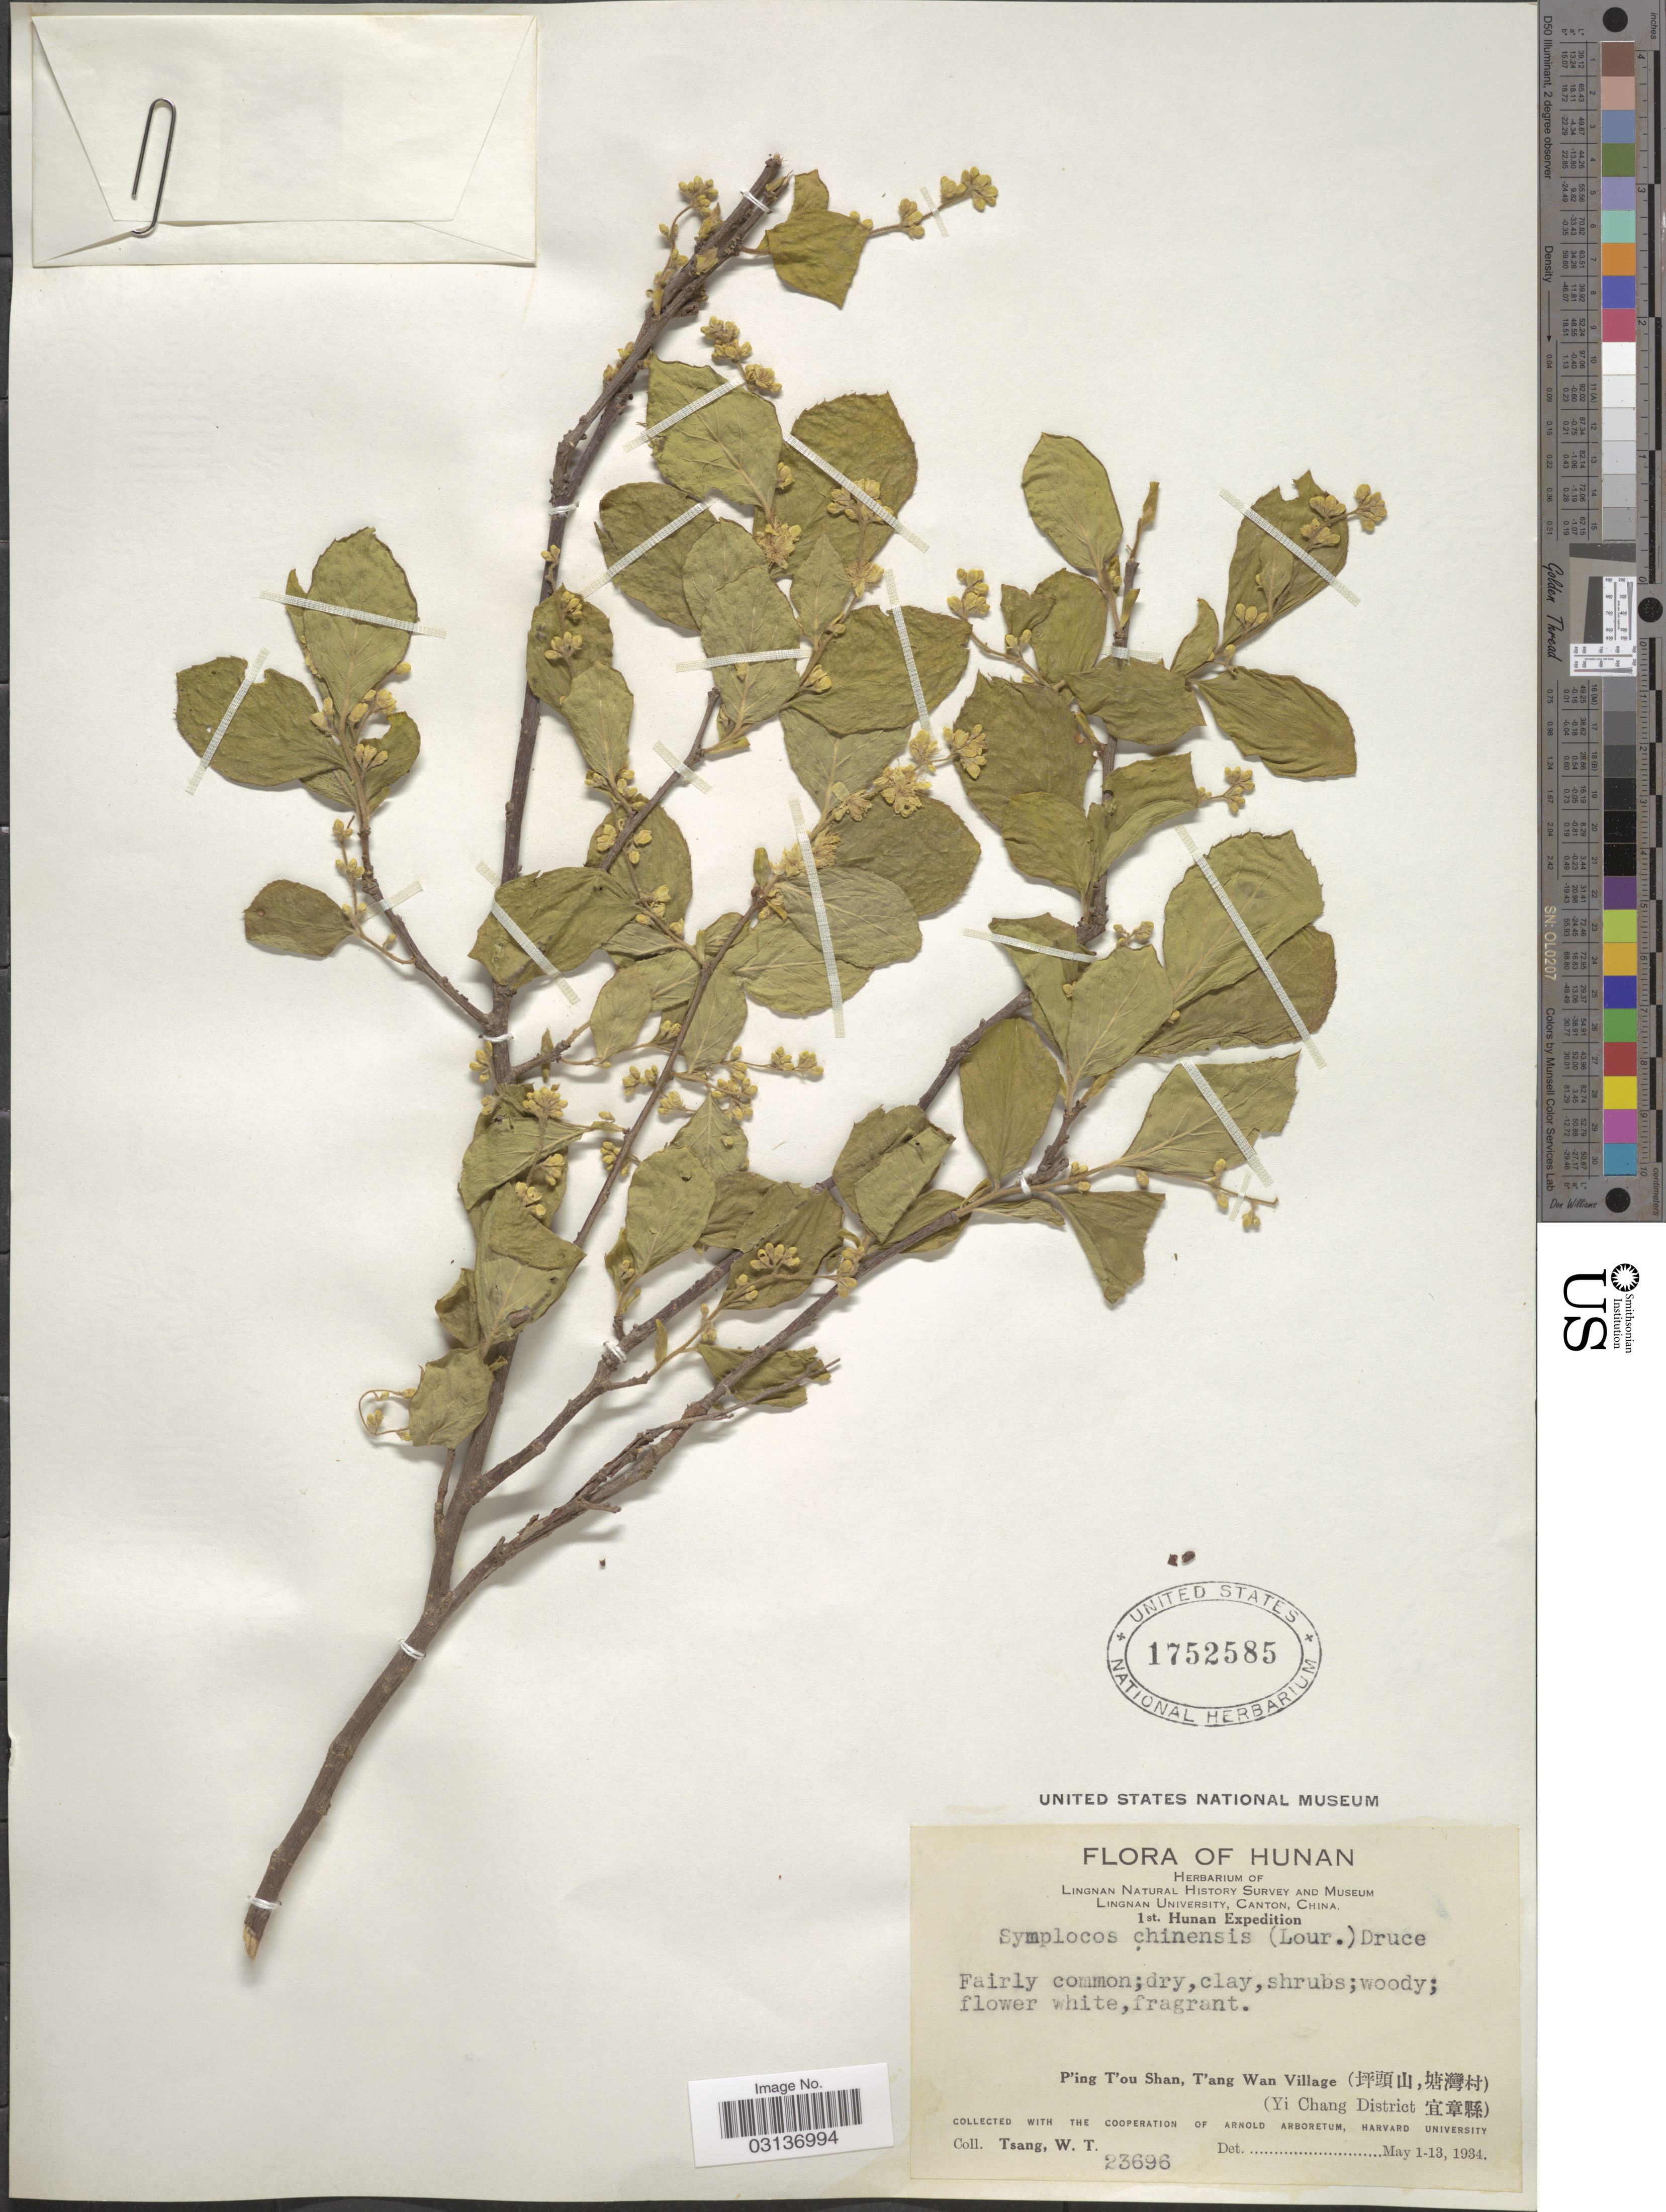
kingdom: Plantae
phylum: Tracheophyta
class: Magnoliopsida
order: Ericales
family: Symplocaceae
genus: Symplocos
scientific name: Symplocos paniculata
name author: Miq.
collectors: W. T. Tsang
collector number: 23696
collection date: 1934-05-01/1934-05-13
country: China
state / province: Hunan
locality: P'ing T'ou Shan, T'ang Wan Village (Yi Chang District).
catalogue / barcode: US 1752585